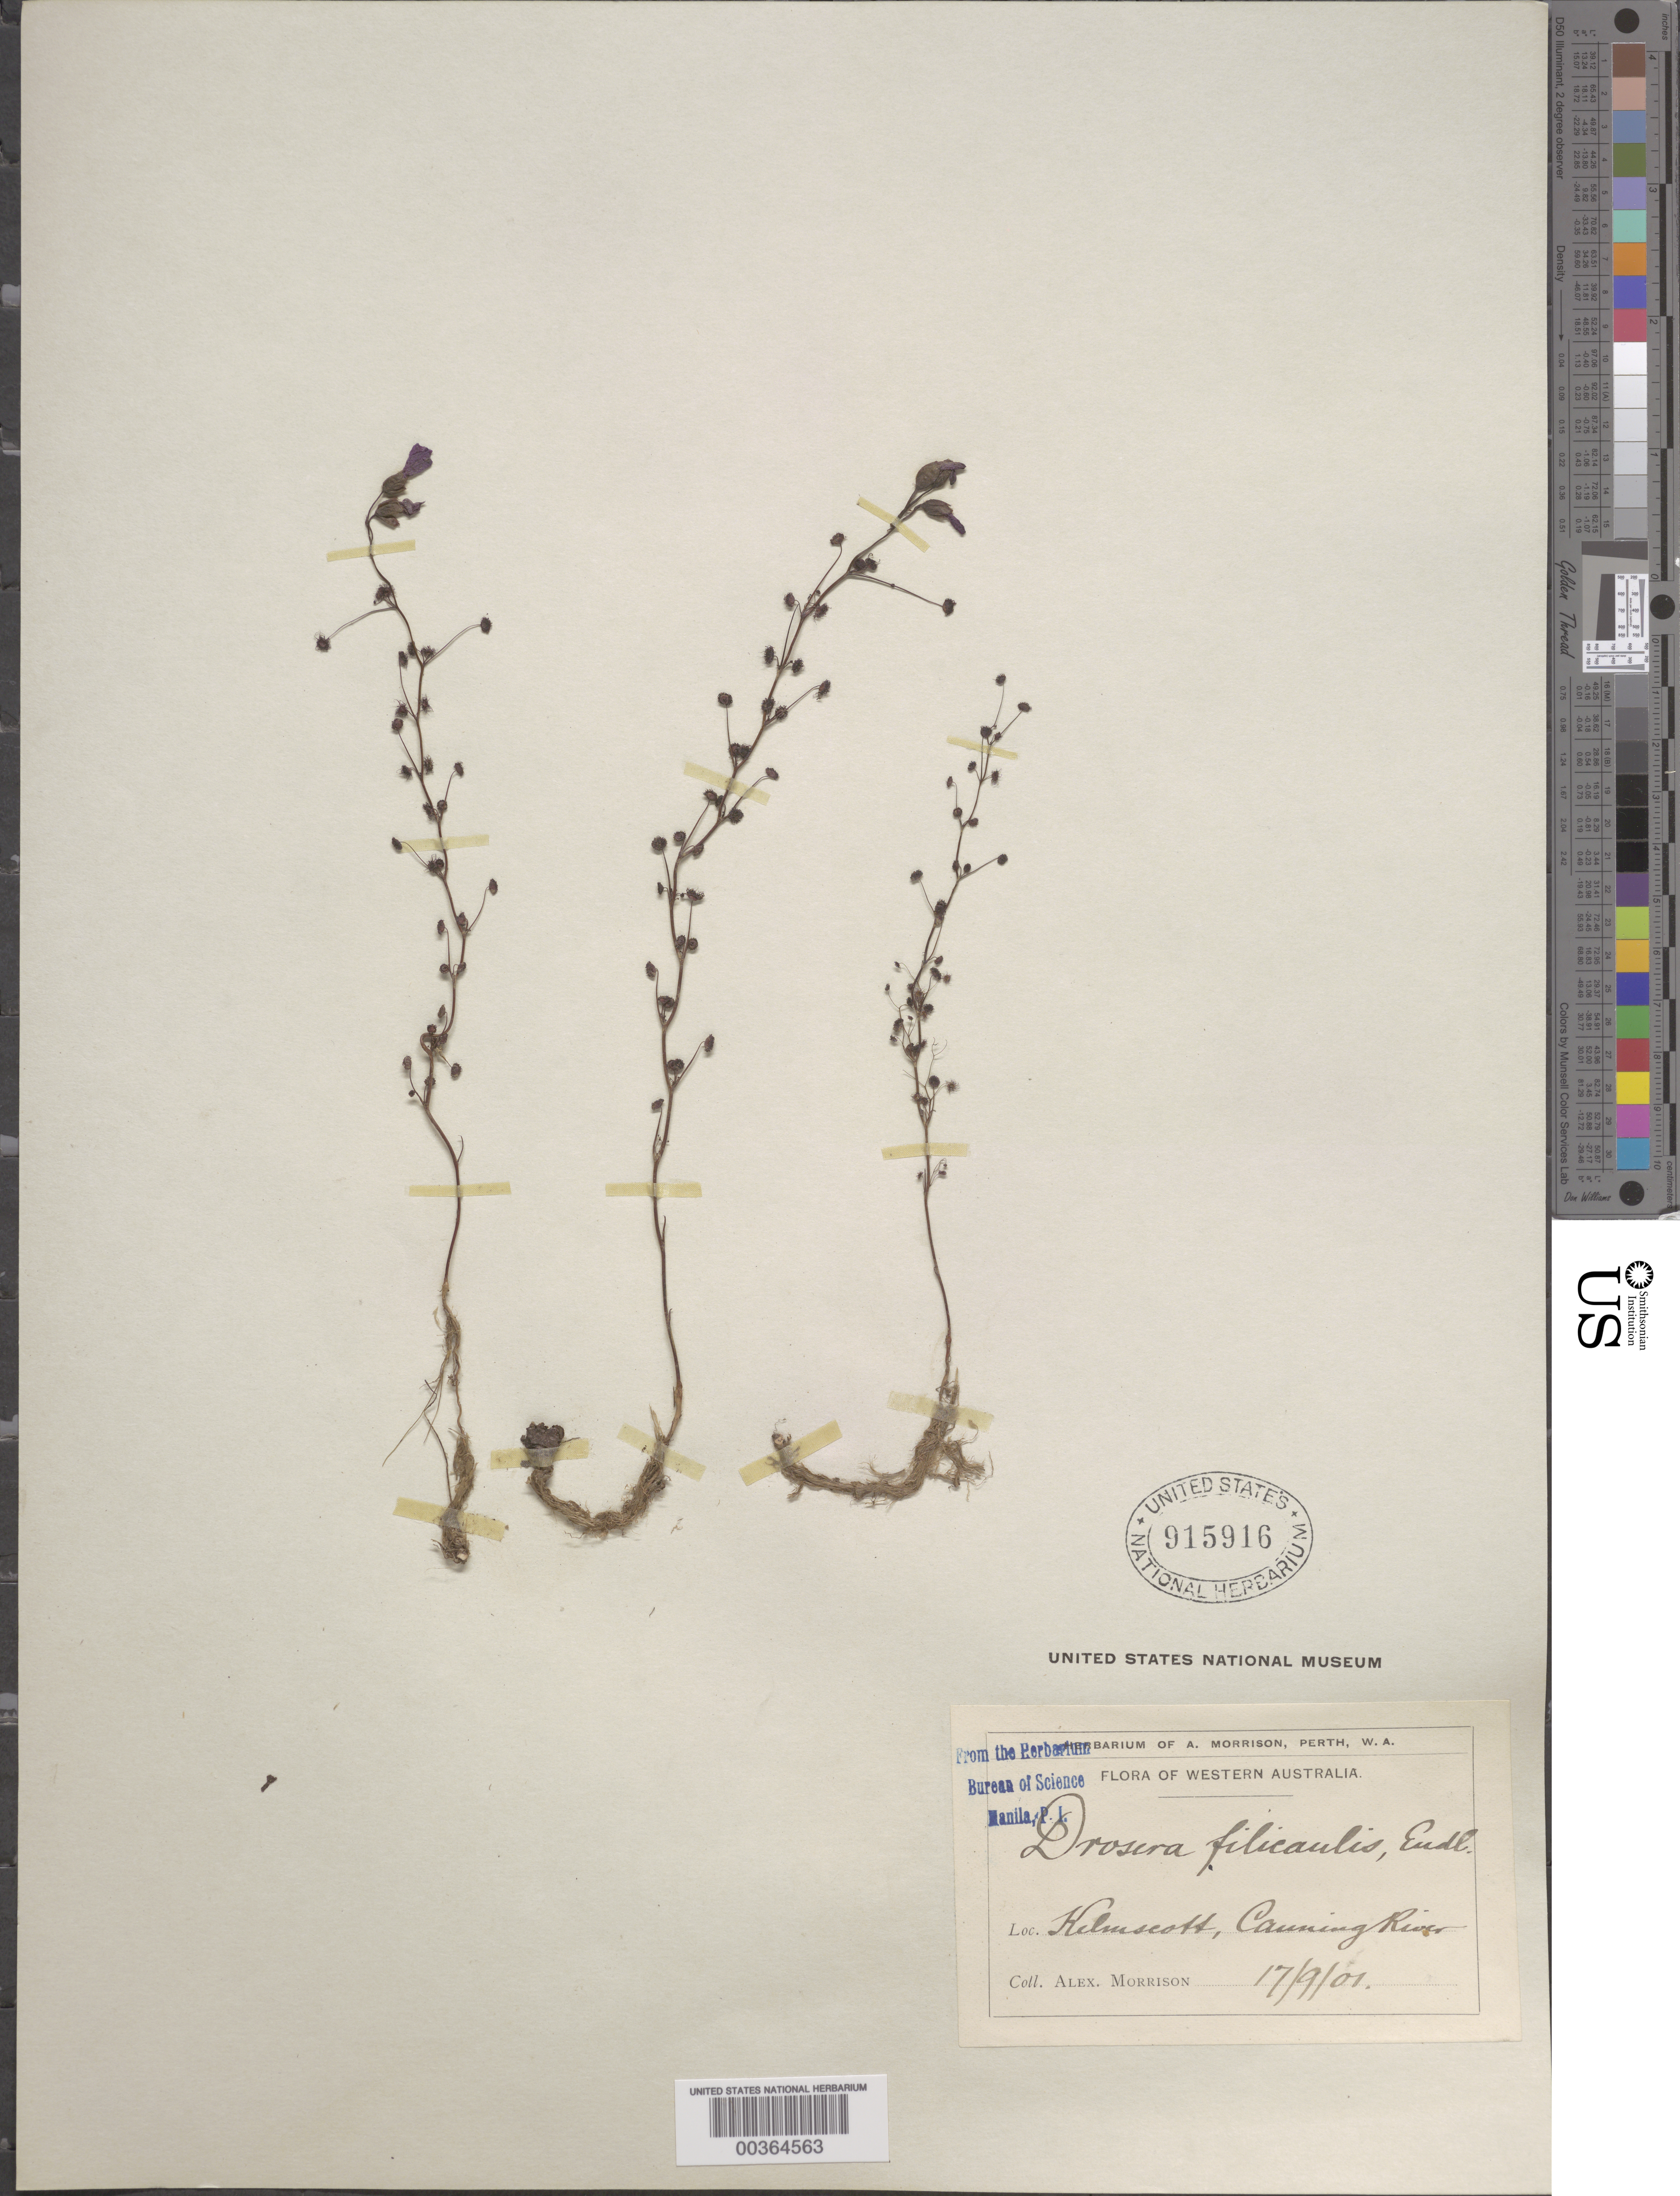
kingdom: Plantae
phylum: Tracheophyta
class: Magnoliopsida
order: Caryophyllales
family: Droseraceae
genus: Drosera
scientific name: Drosera filicaulis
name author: Endl.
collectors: A. Morrison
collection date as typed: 17 Sep 1901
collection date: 1901-09-17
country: Australia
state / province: Western Australia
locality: Canning river, kelmscott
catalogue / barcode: US 915916